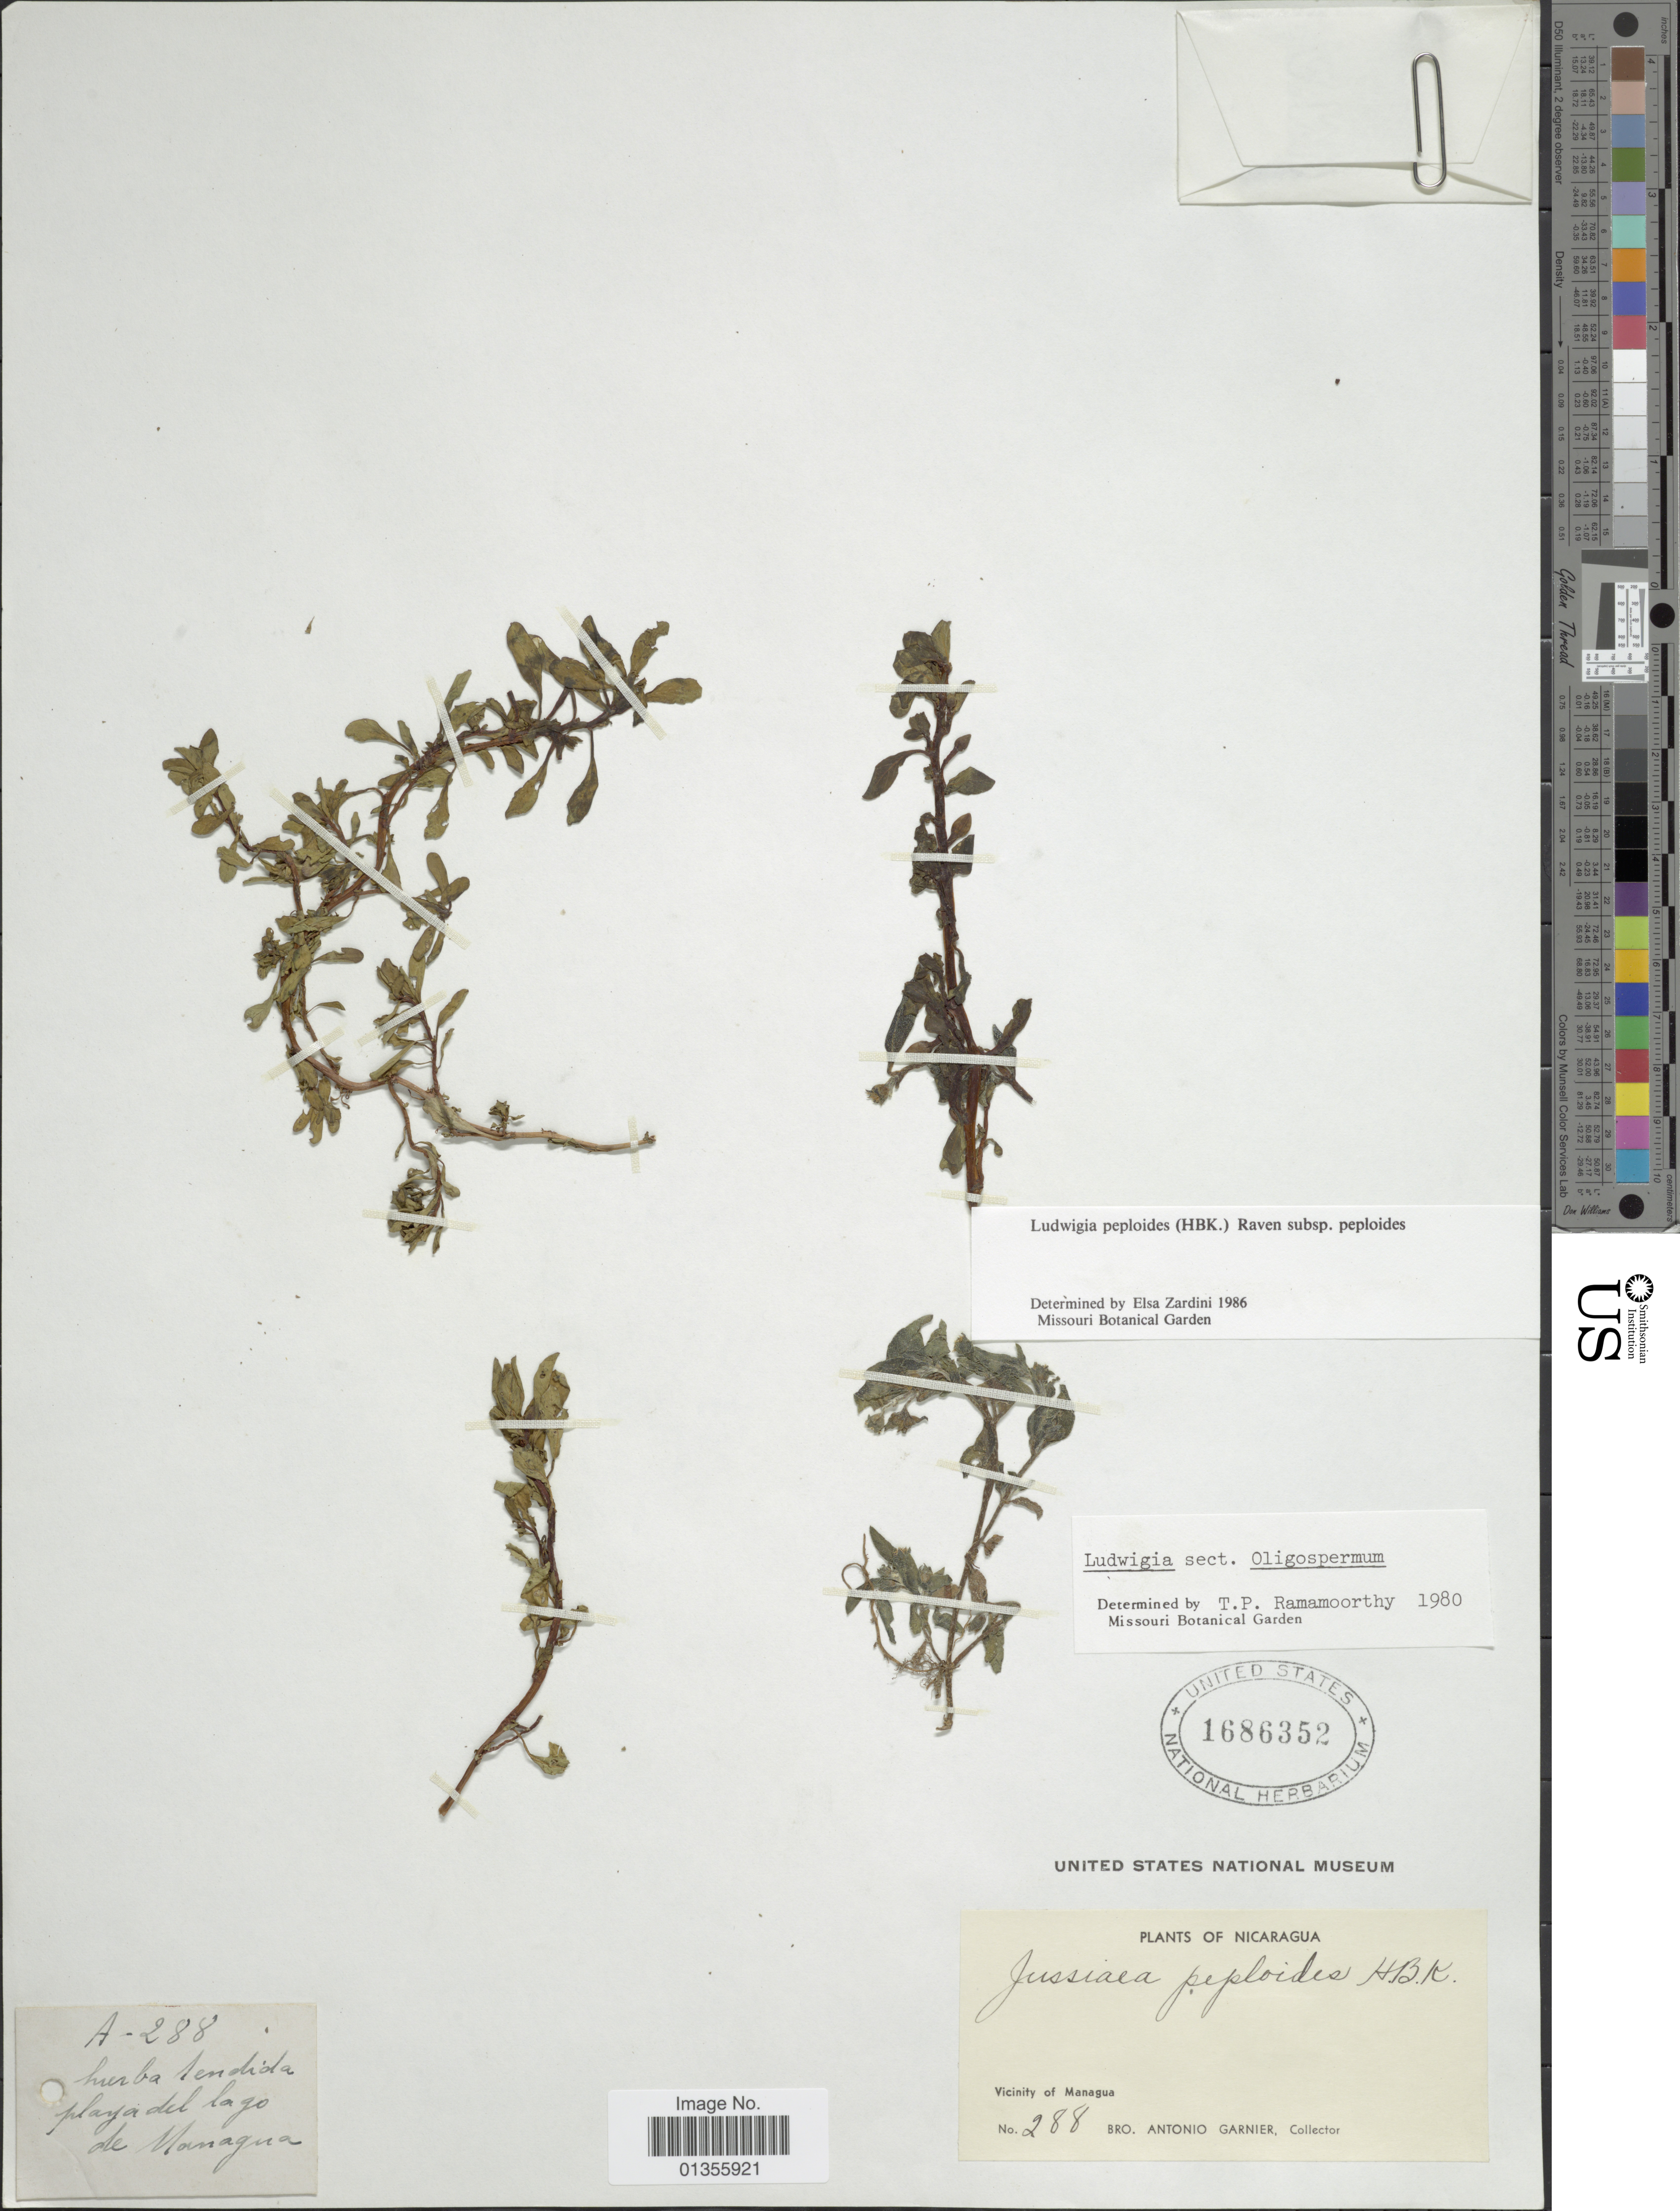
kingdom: Plantae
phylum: Tracheophyta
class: Magnoliopsida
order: Myrtales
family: Onagraceae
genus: Ludwigia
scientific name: Ludwigia peploides subsp. peploides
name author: (Kunth) P.H. Raven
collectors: Bro. A. Garnier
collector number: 288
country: Nicaragua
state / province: Managua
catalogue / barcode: US 1686352